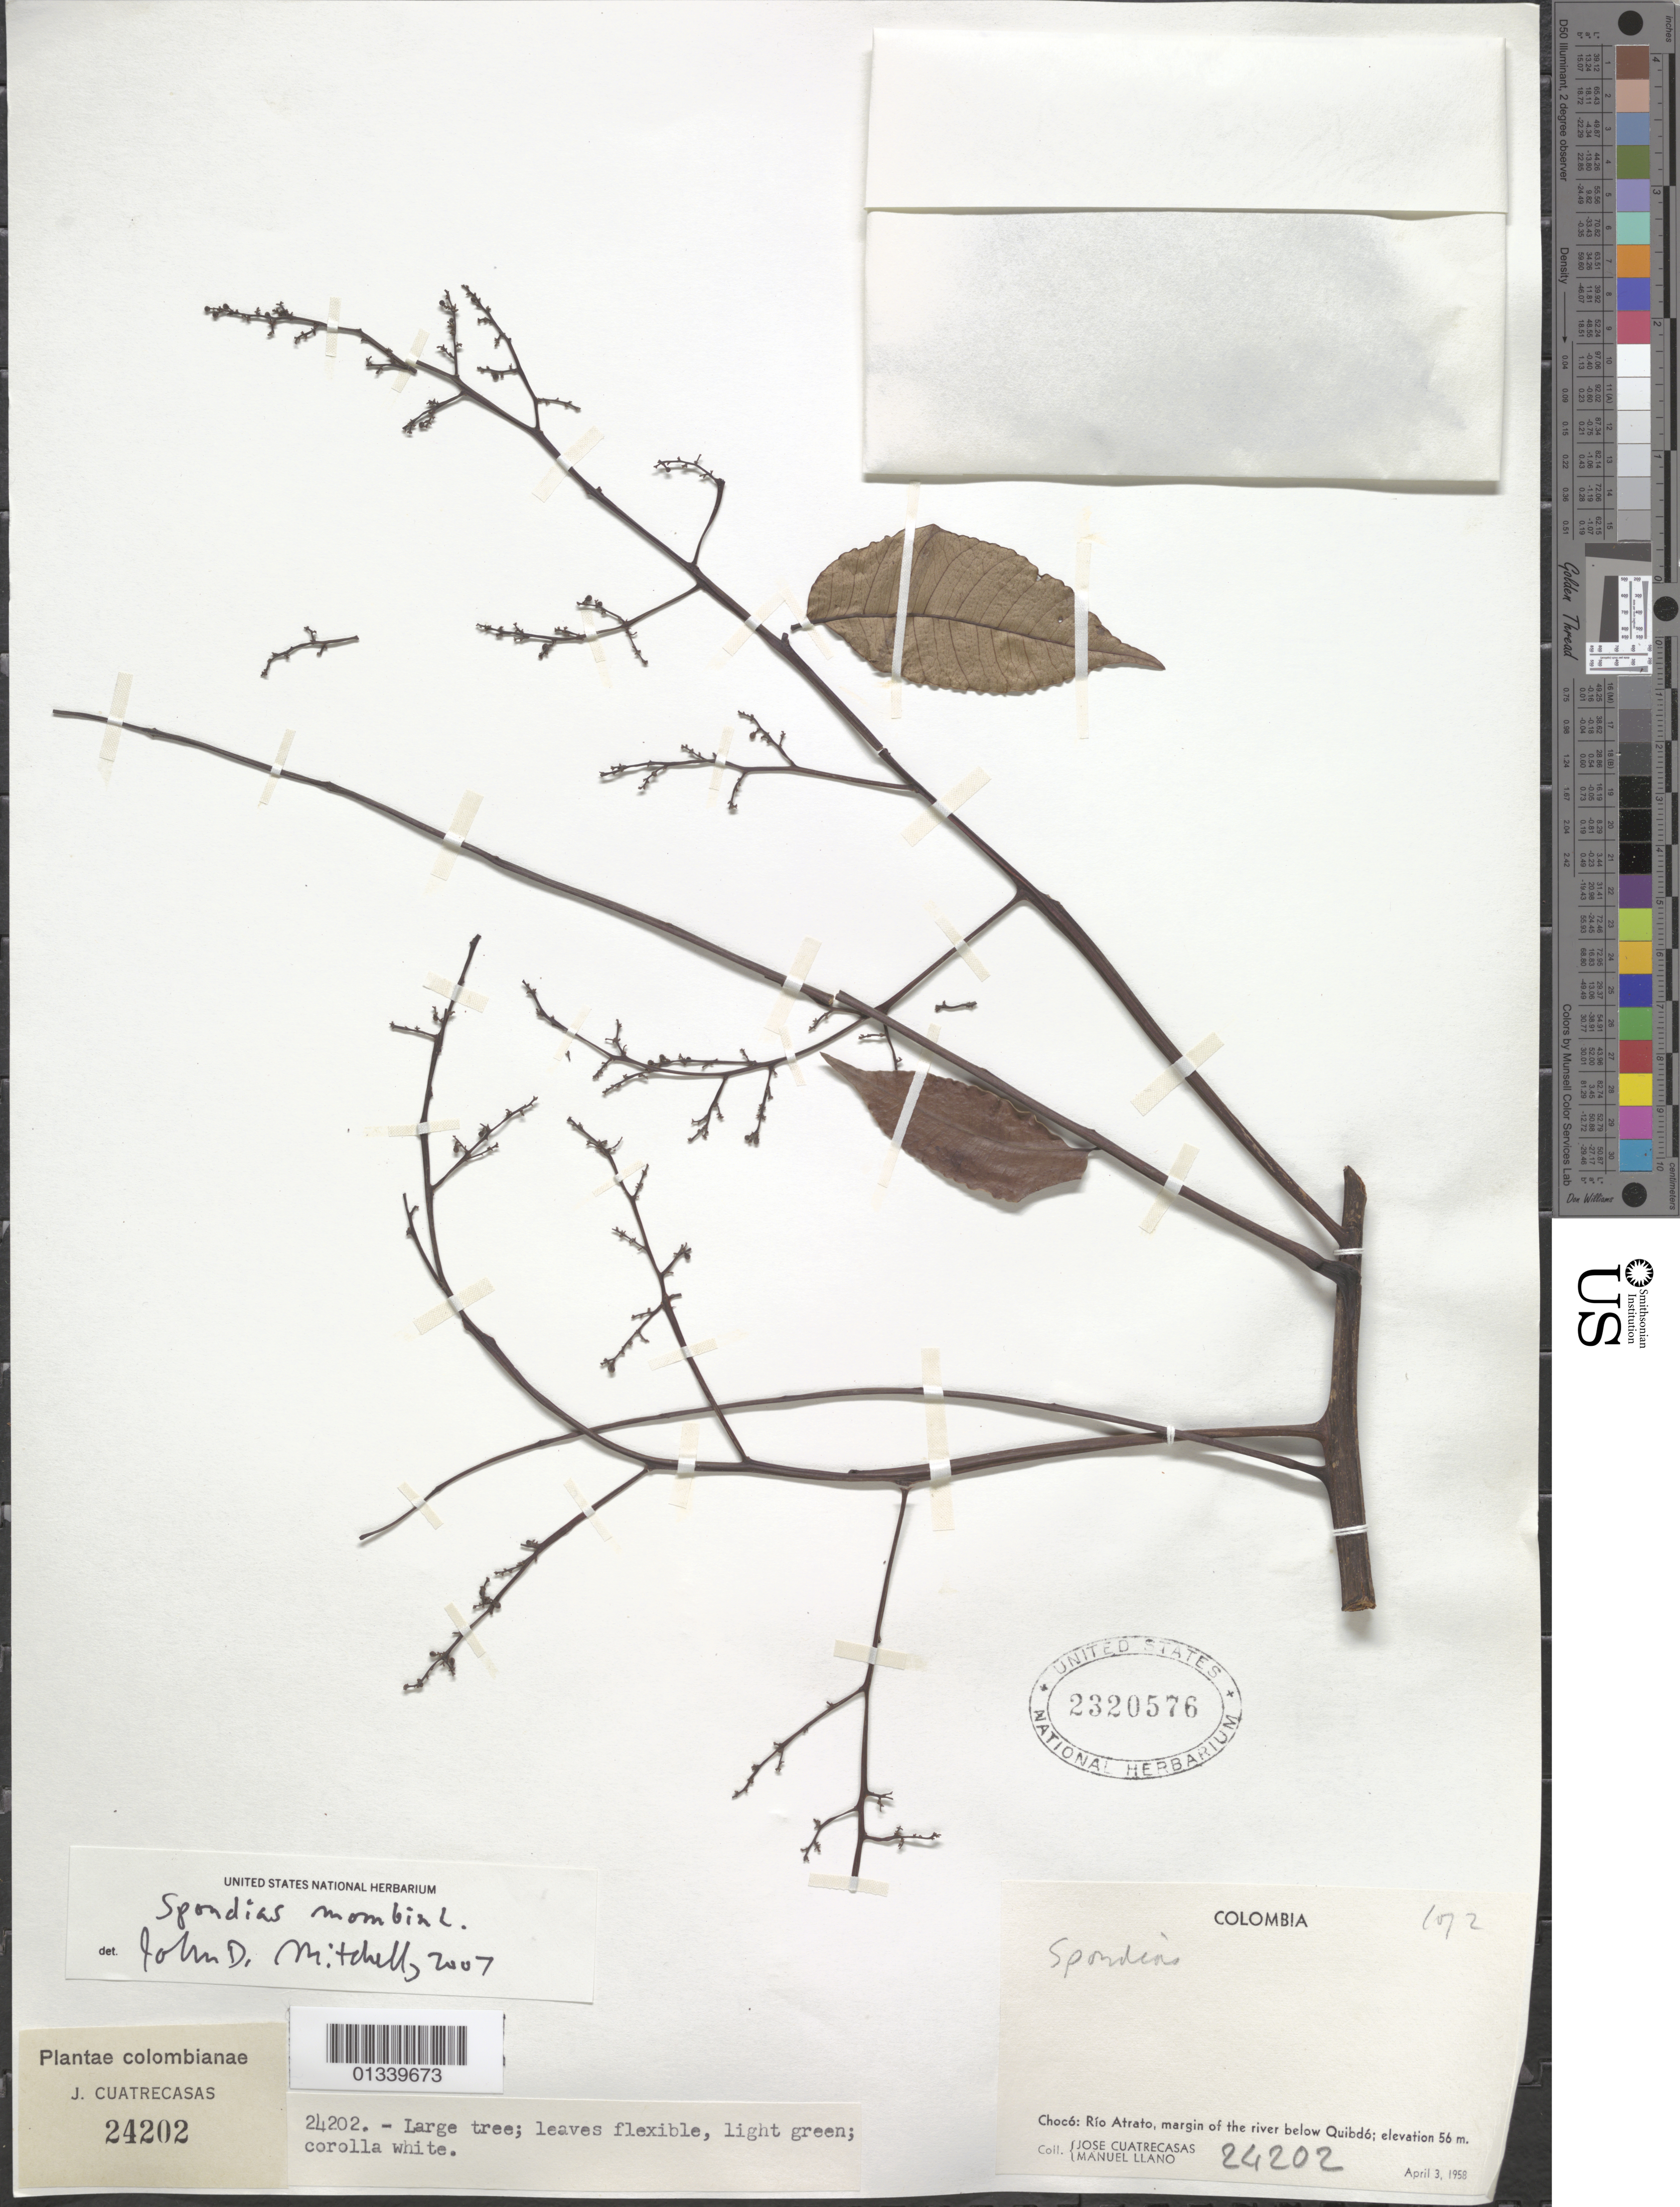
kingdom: Plantae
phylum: Tracheophyta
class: Magnoliopsida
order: Sapindales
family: Anacardiaceae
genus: Spondias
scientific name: Spondias mombin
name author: L.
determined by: Mitchell, John D.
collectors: J. Cuatrecasas & M. d. Llano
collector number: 24202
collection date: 1962-10-14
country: Colombia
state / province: Choco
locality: Rio Atrato, margin of the river below Quibdo.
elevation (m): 56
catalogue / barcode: US 2320576